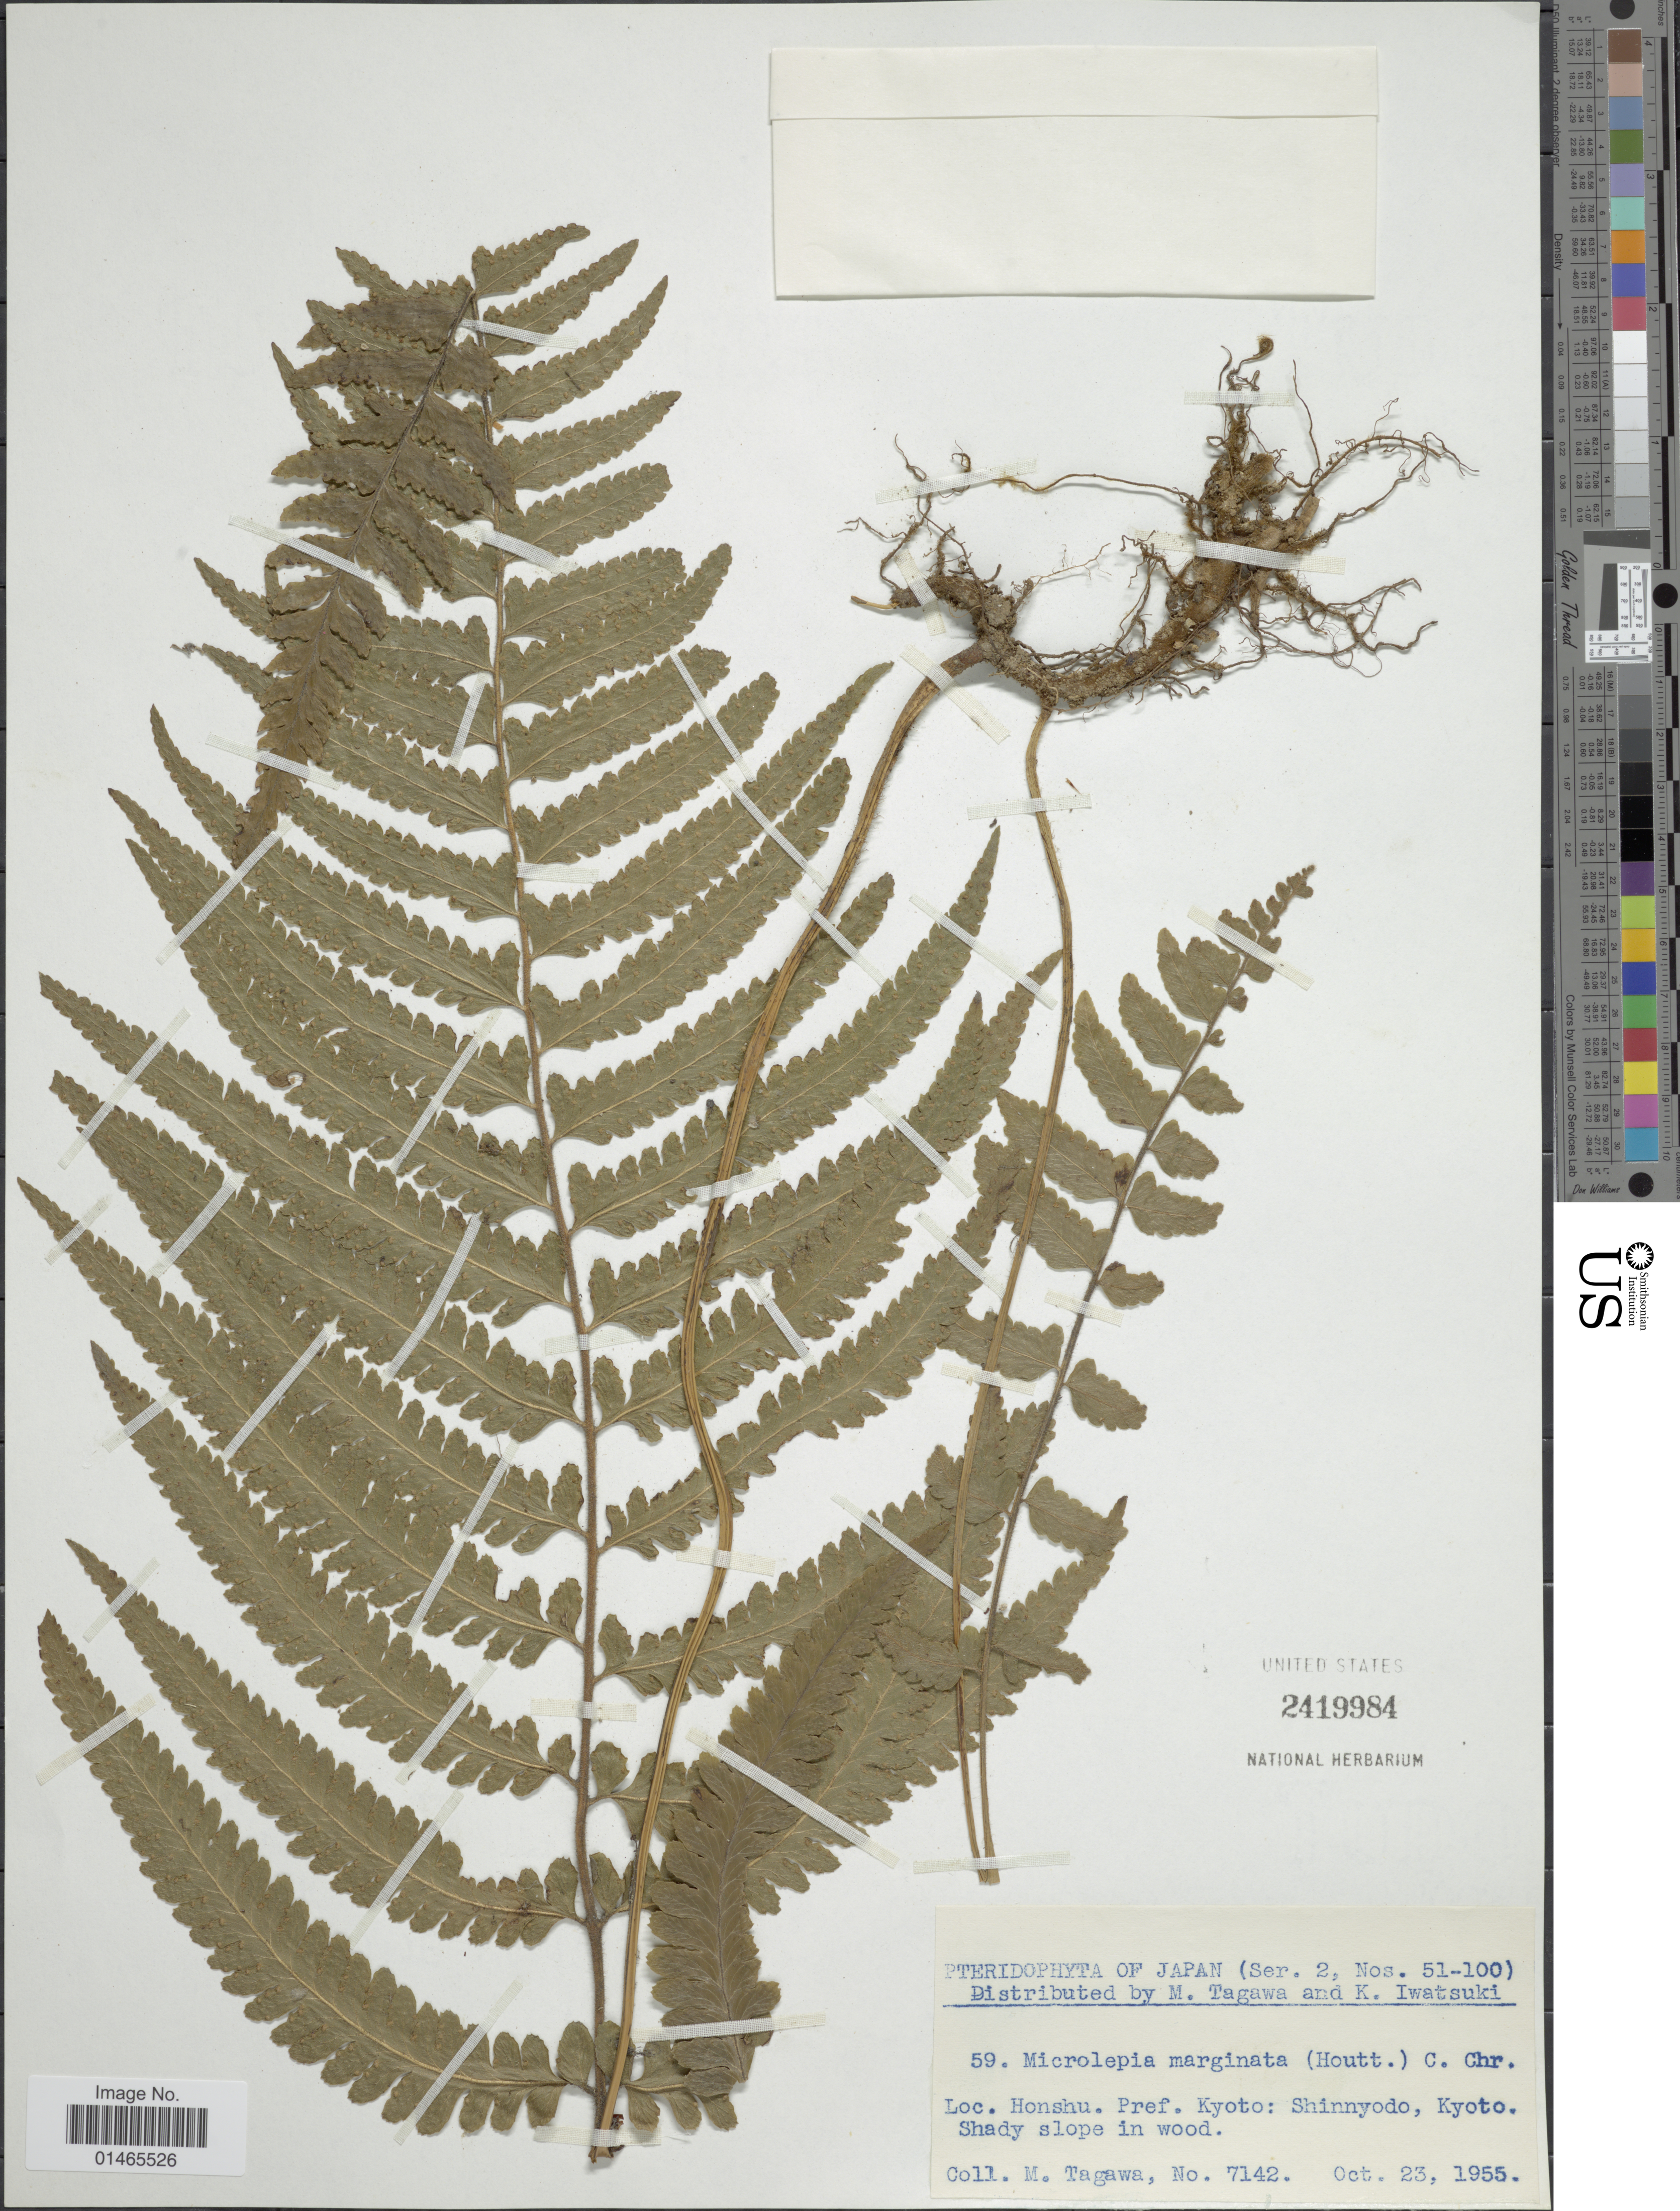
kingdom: Plantae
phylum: Tracheophyta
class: Polypodiopsida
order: Polypodiales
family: Dennstaedtiaceae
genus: Microlepia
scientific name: Microlepia marginata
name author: (Houtt.) C. Chr.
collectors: M. Tagawa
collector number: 7142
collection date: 1955-10-23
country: Japan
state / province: Kyoto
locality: Honshu, Shinnyodo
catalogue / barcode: US 2419984